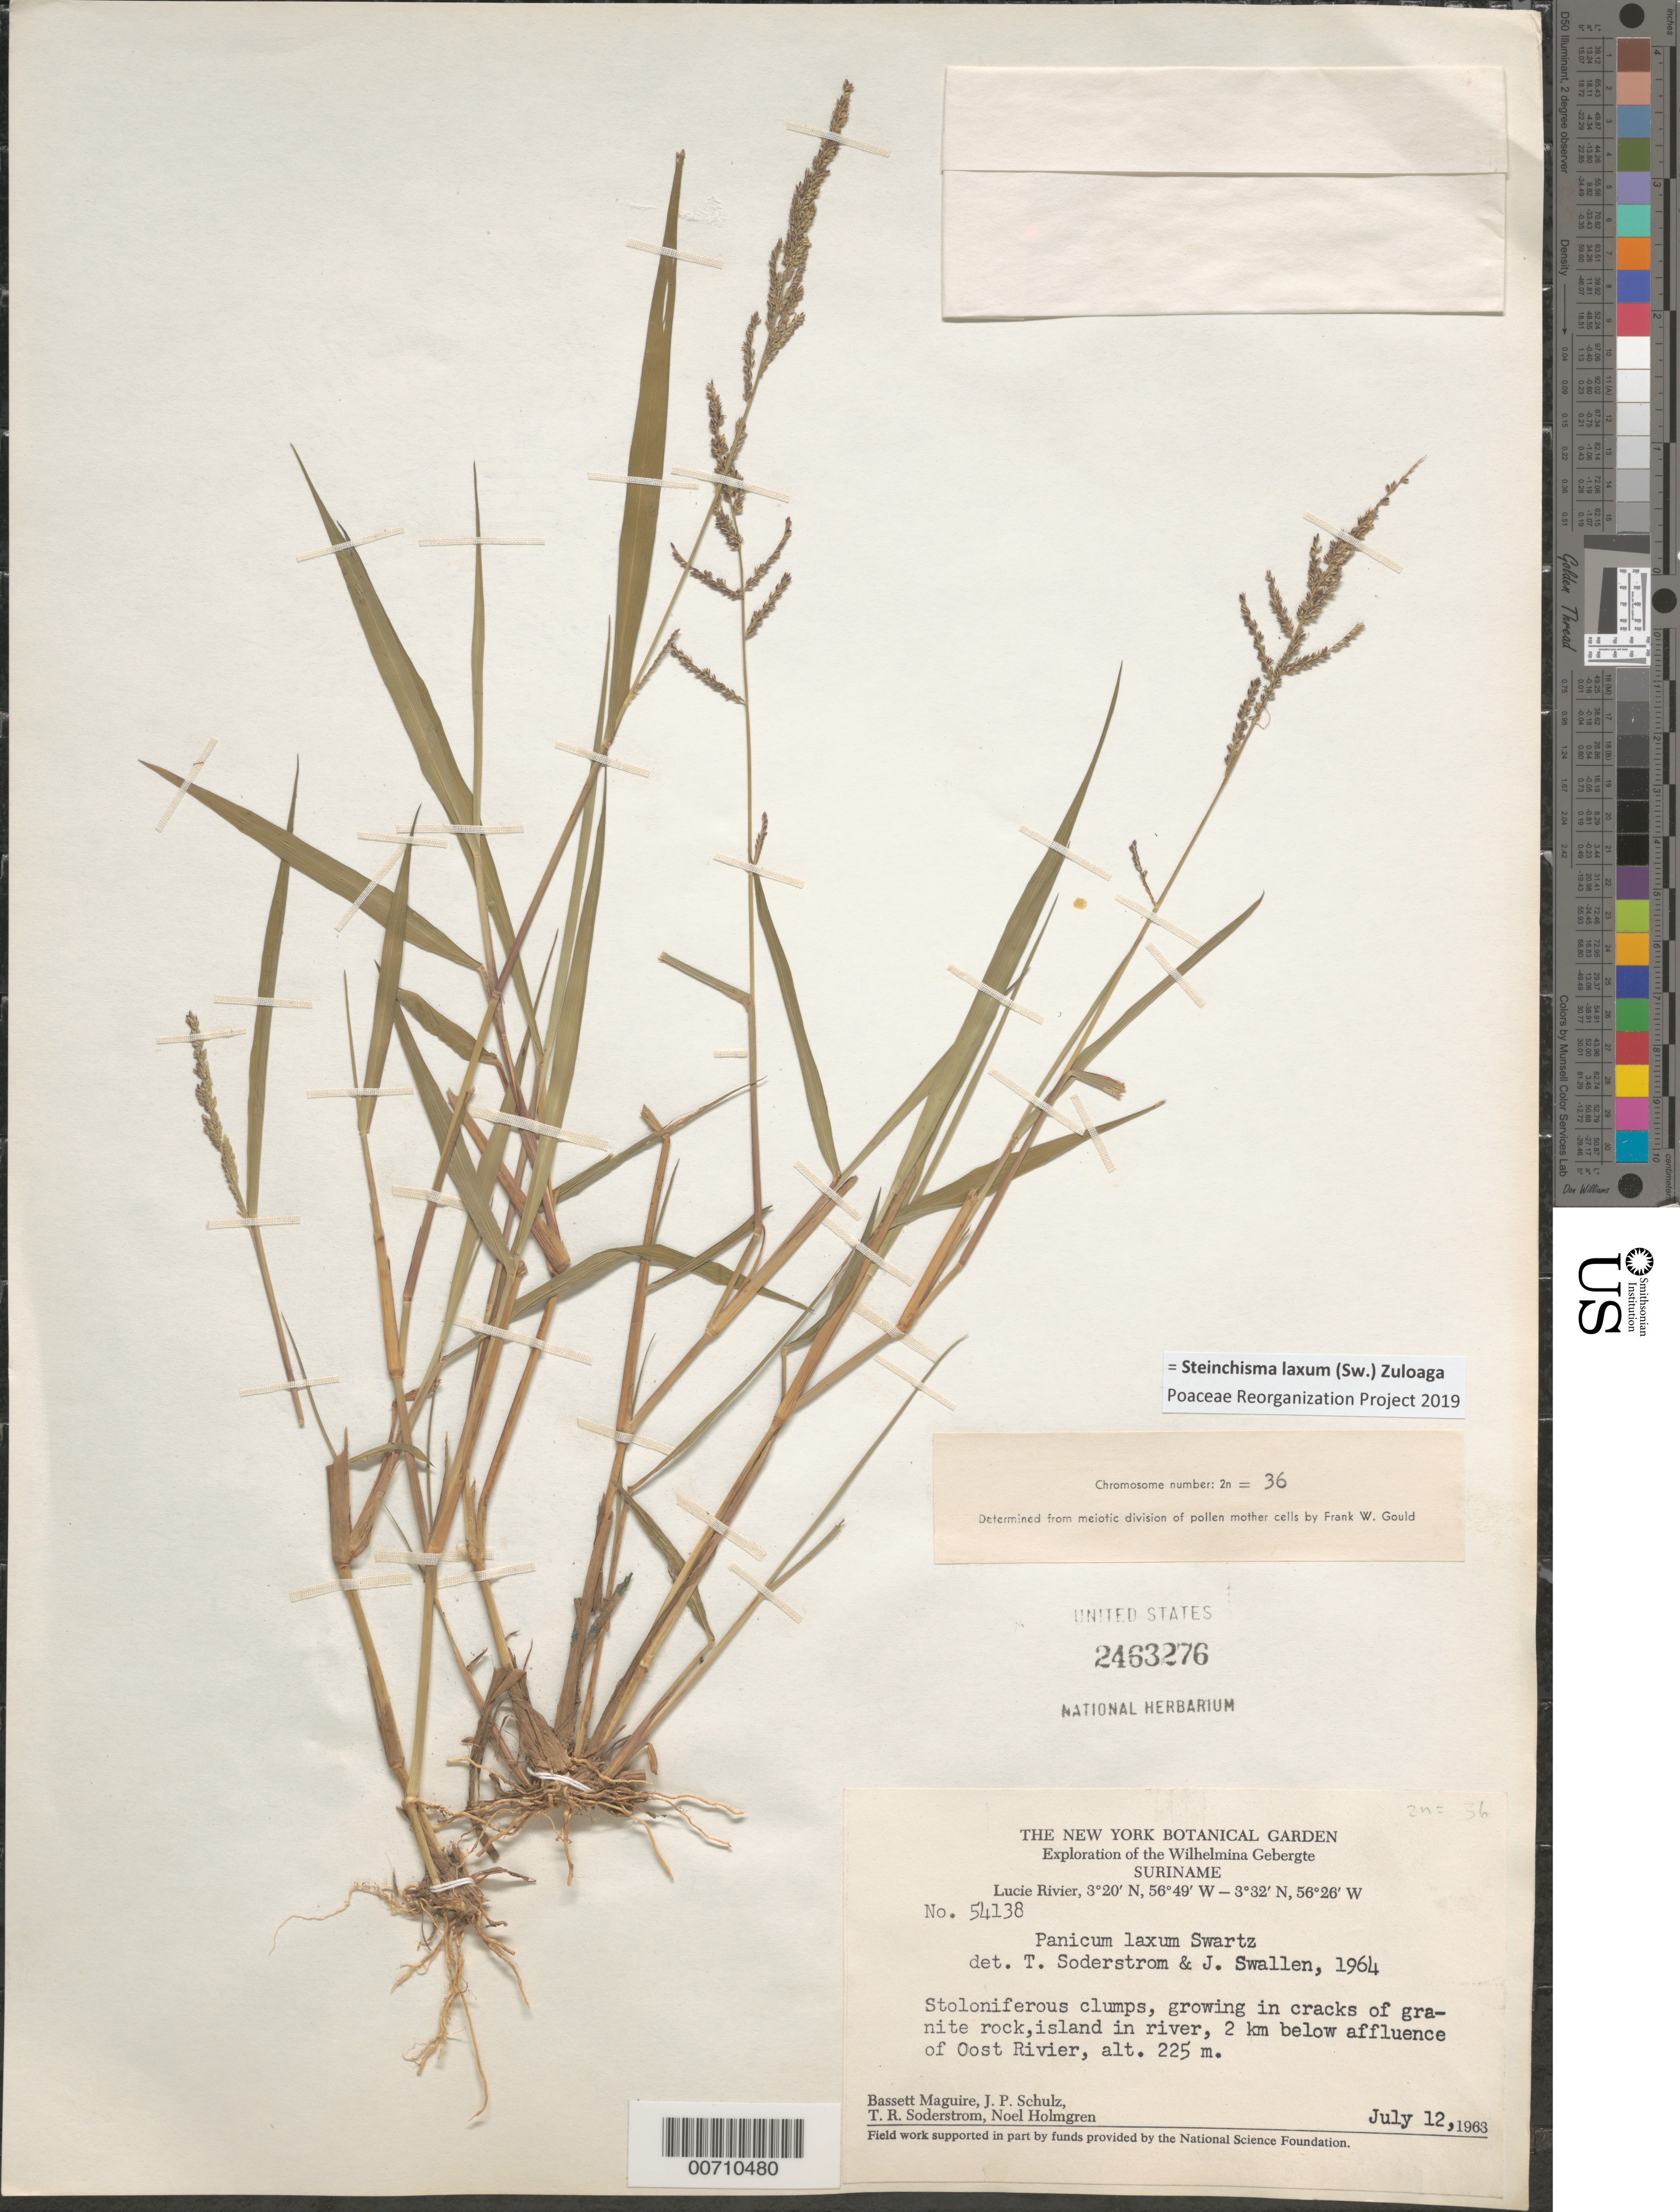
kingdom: Plantae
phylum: Tracheophyta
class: Liliopsida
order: Poales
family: Poaceae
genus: Panicum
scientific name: Panicum laxum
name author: Sw.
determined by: Swallen, J. R.; Soderstrom, T. R.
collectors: B. Maguire, J. P. Schulz, T. R. Soderstrom & N. H. Holmgren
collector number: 54138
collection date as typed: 12-Jul-63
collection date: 1963-07-12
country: Suriname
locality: Lucie R., 2 km below confluence with Oost R., Wilhelmina Gebergte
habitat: Cracks of granite rock, island in river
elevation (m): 225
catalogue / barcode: US 2463276